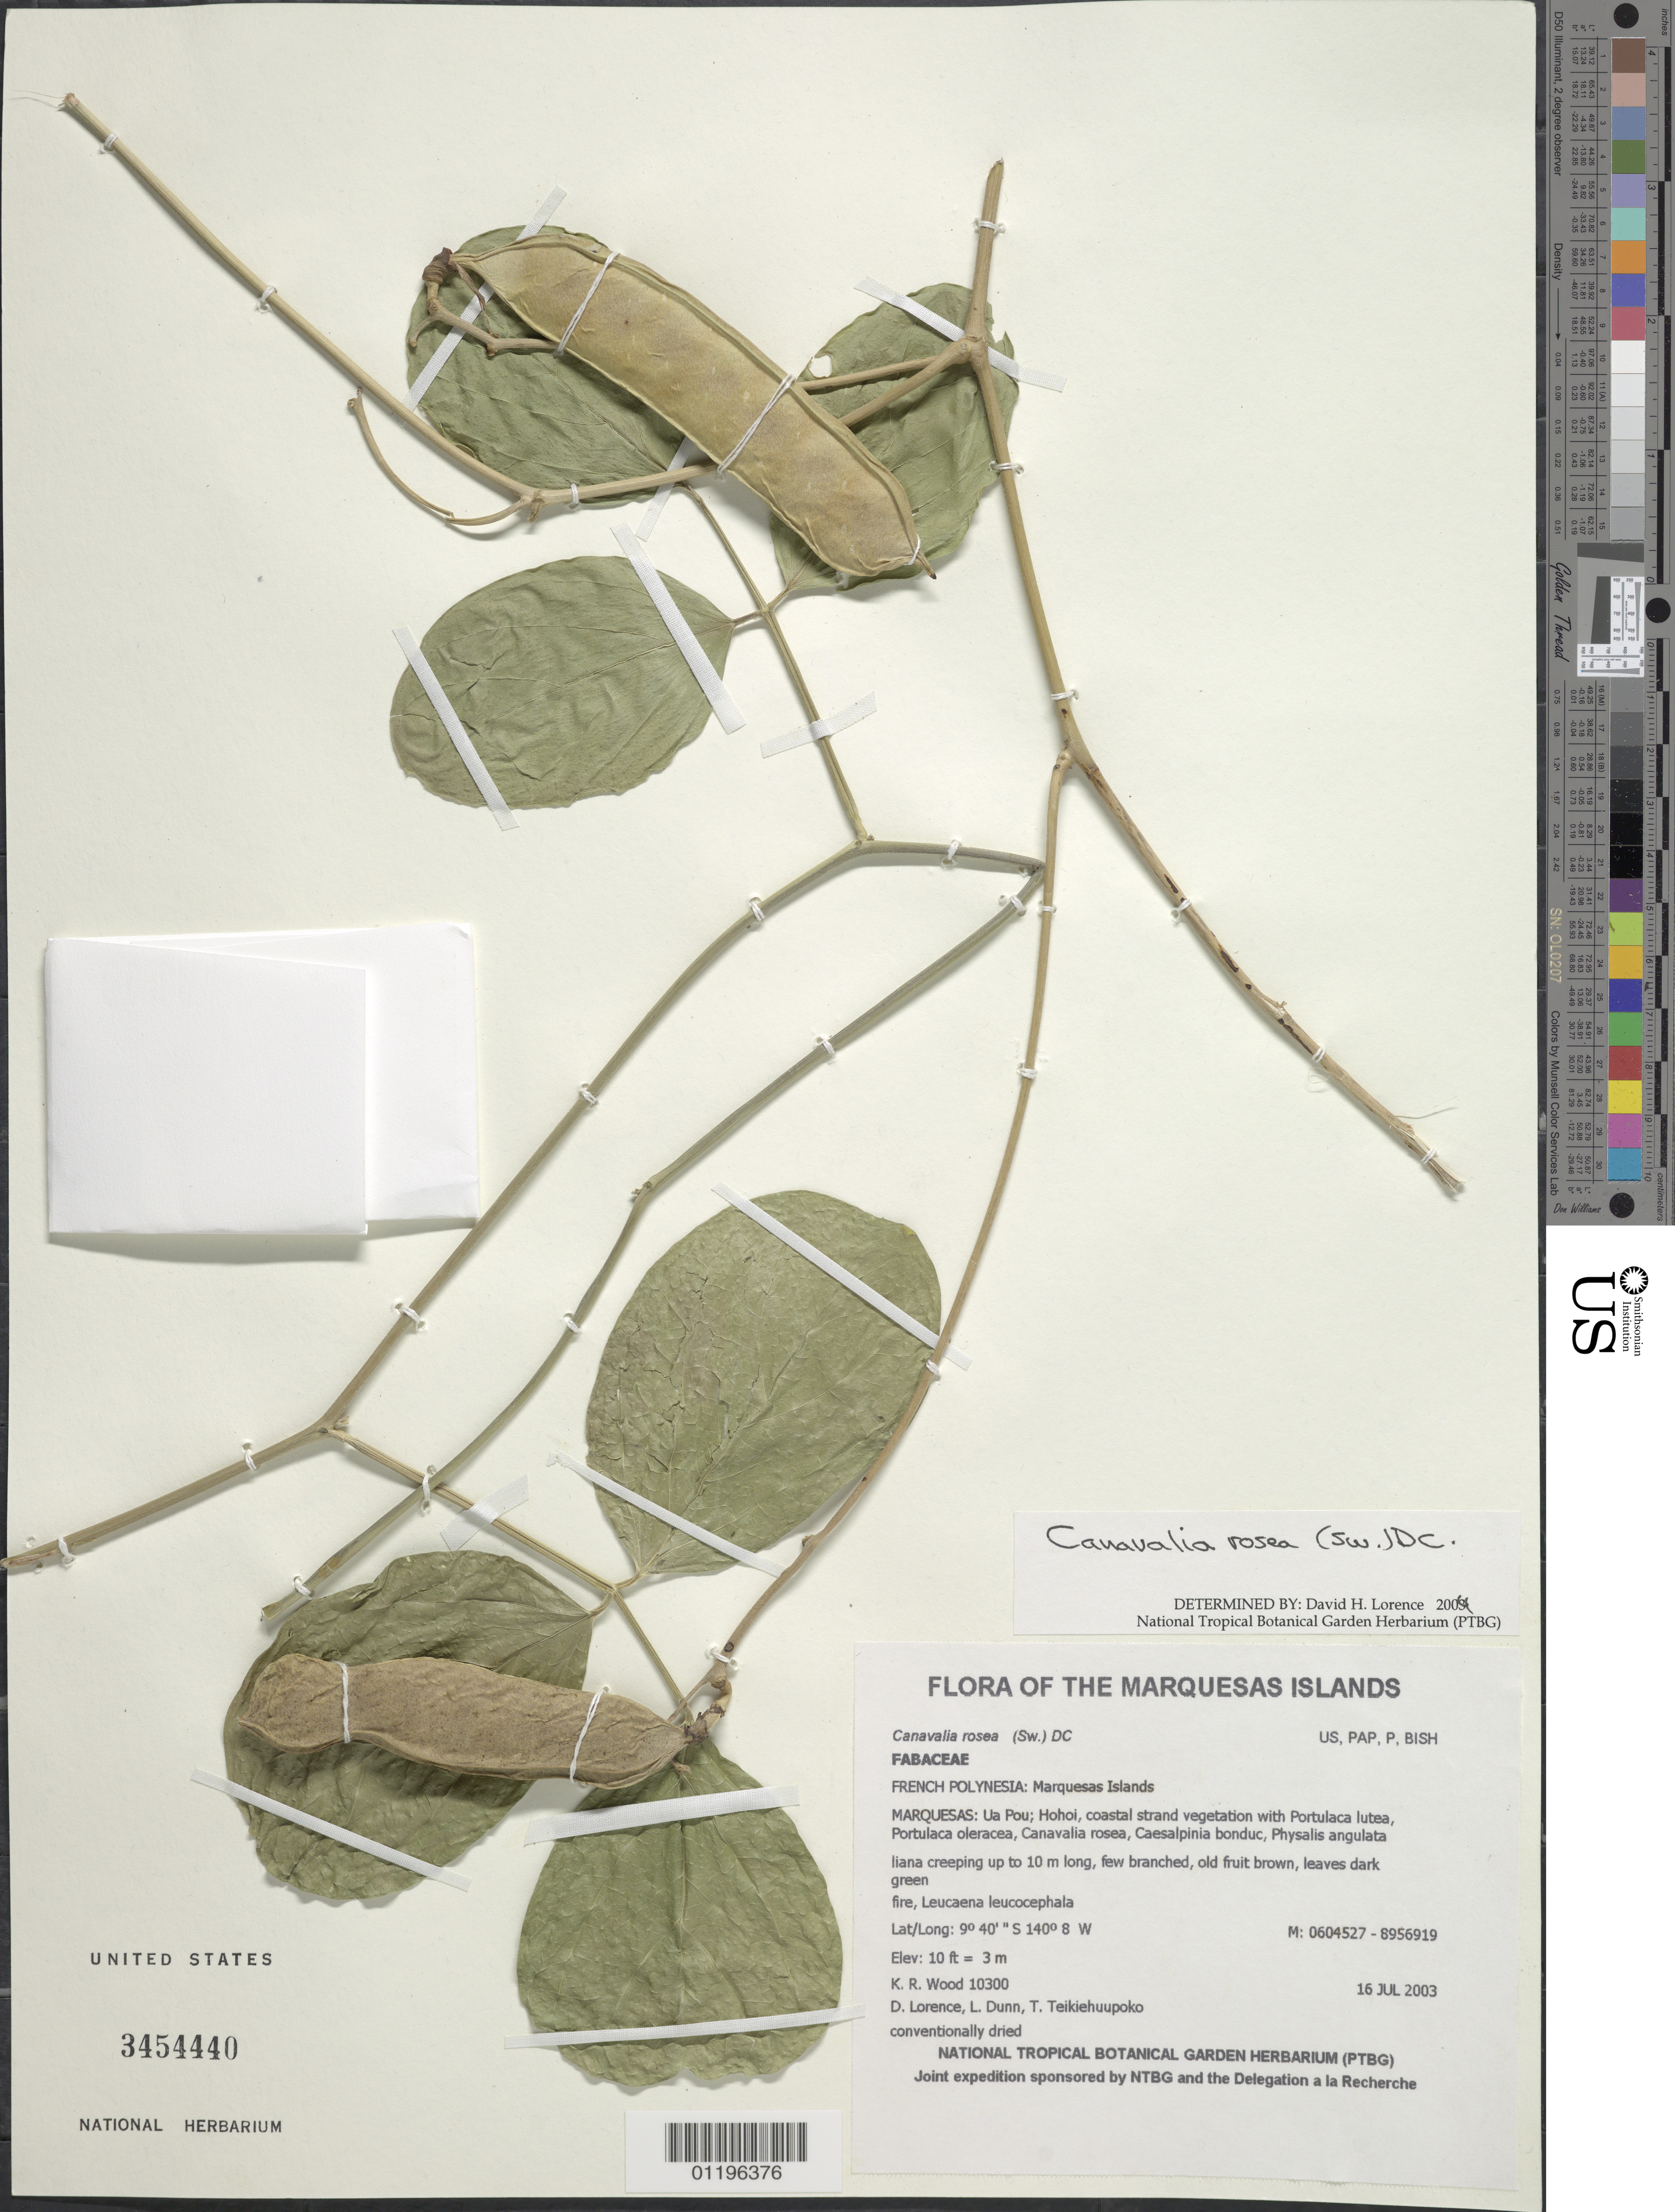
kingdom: Plantae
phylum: Tracheophyta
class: Magnoliopsida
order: Fabales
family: Fabaceae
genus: Canavalia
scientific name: Canavalia rosea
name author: (Sw.) DC.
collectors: K. R. Wood, D. Lorence, L. Dunn & T. Teikiehuupoo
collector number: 10300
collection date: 2003-07-16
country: French Polynesia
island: Ua Pou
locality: Hohoi, coastal strand vegetation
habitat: Bottom, E aspect, flat slope, open, mesic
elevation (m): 3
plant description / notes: Fire, Leucaena leucocephala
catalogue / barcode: US 345440